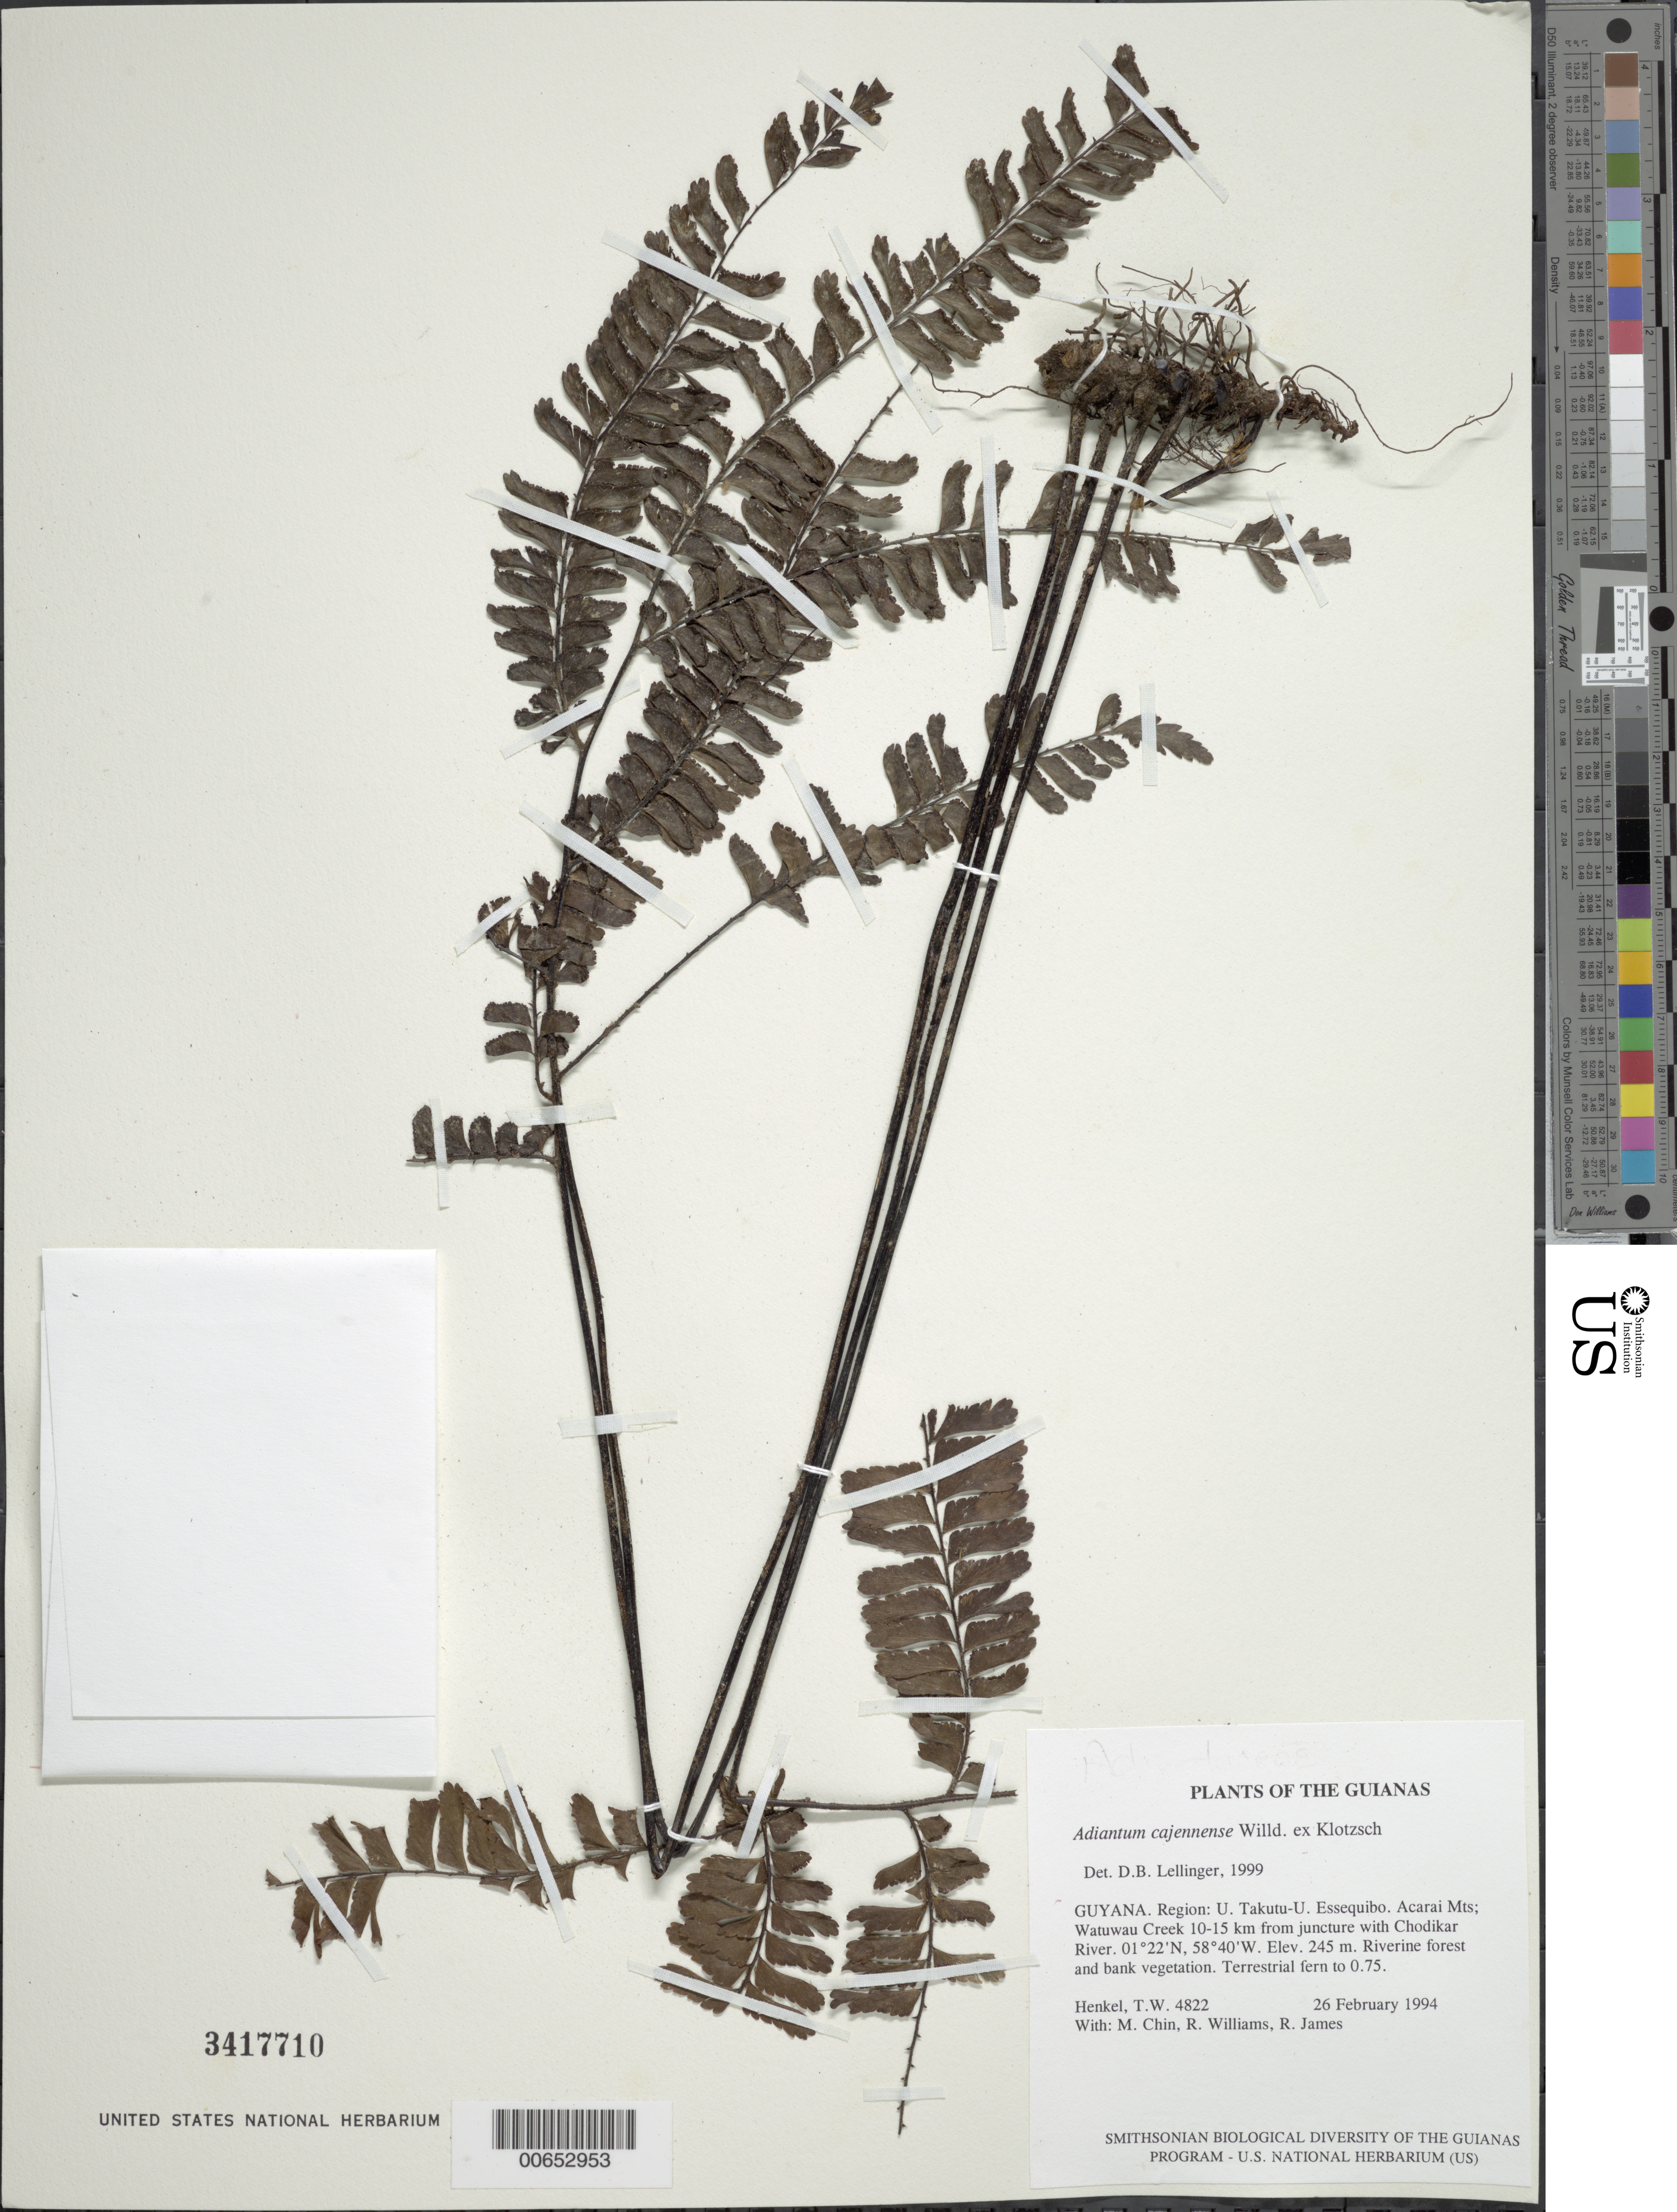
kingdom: Plantae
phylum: Tracheophyta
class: Polypodiopsida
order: Polypodiales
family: Pteridaceae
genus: Adiantum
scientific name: Adiantum cajennense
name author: Willd. ex Klotzsch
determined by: Lellinger, David B., (BOT), Smithsonian Institution - National Museum of Natural History (UNITED STATES)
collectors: T. Henkel, M. Chin, R. Williams & R. James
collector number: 4822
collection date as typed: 26 February 1994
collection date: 1994-02-26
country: Guyana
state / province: U. Takutu-U. Essequibo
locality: Acarai Mts; Watuwau Creek 10-15 km from juncture with Chodikar River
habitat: Riverine forest and bank vegetation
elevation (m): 245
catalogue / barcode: US 3417710